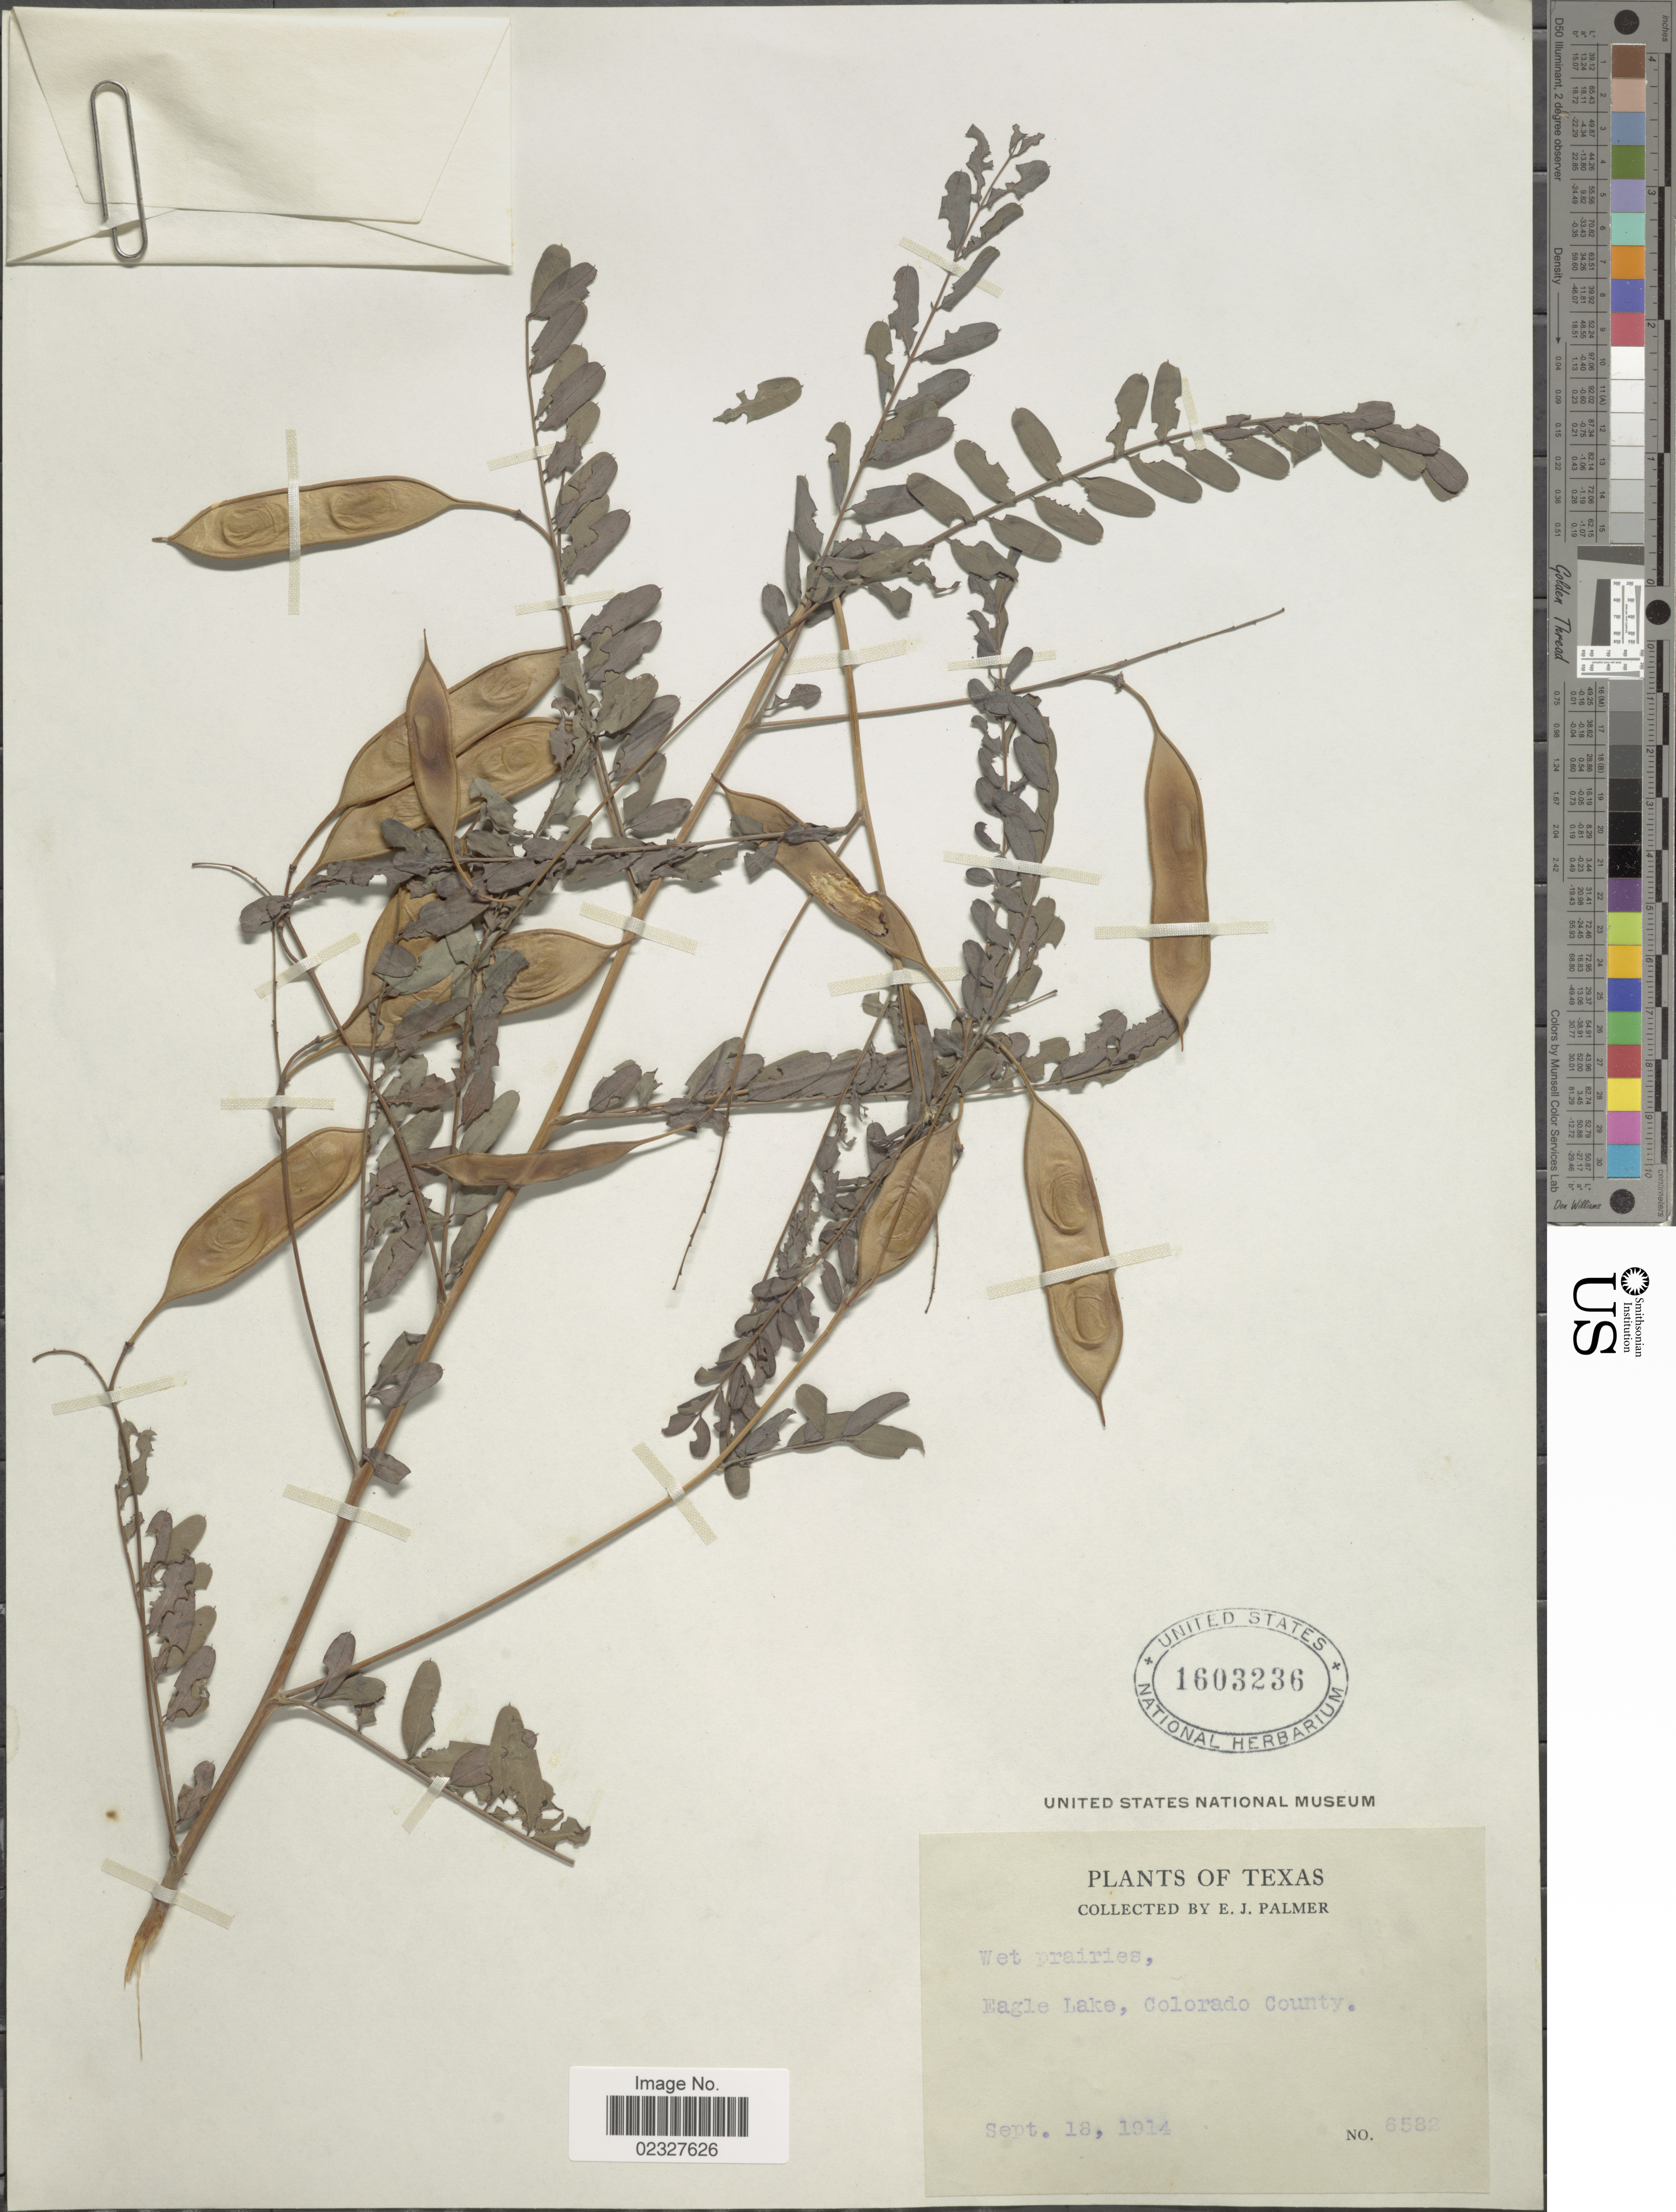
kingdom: Plantae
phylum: Tracheophyta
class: Magnoliopsida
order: Fabales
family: Fabaceae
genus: Sesbania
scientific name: Sesbania vesicaria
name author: (Jacq.) Elliott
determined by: Strong, Mark T., (BOT), Smithsonian Institution - National Museum of Natural History (UNITED STATES)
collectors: E. J. Palmer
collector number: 6582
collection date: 1914-09-18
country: United States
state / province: Texas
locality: Wet prairies, Eagle Lake, Colorado County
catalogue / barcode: US 1603236